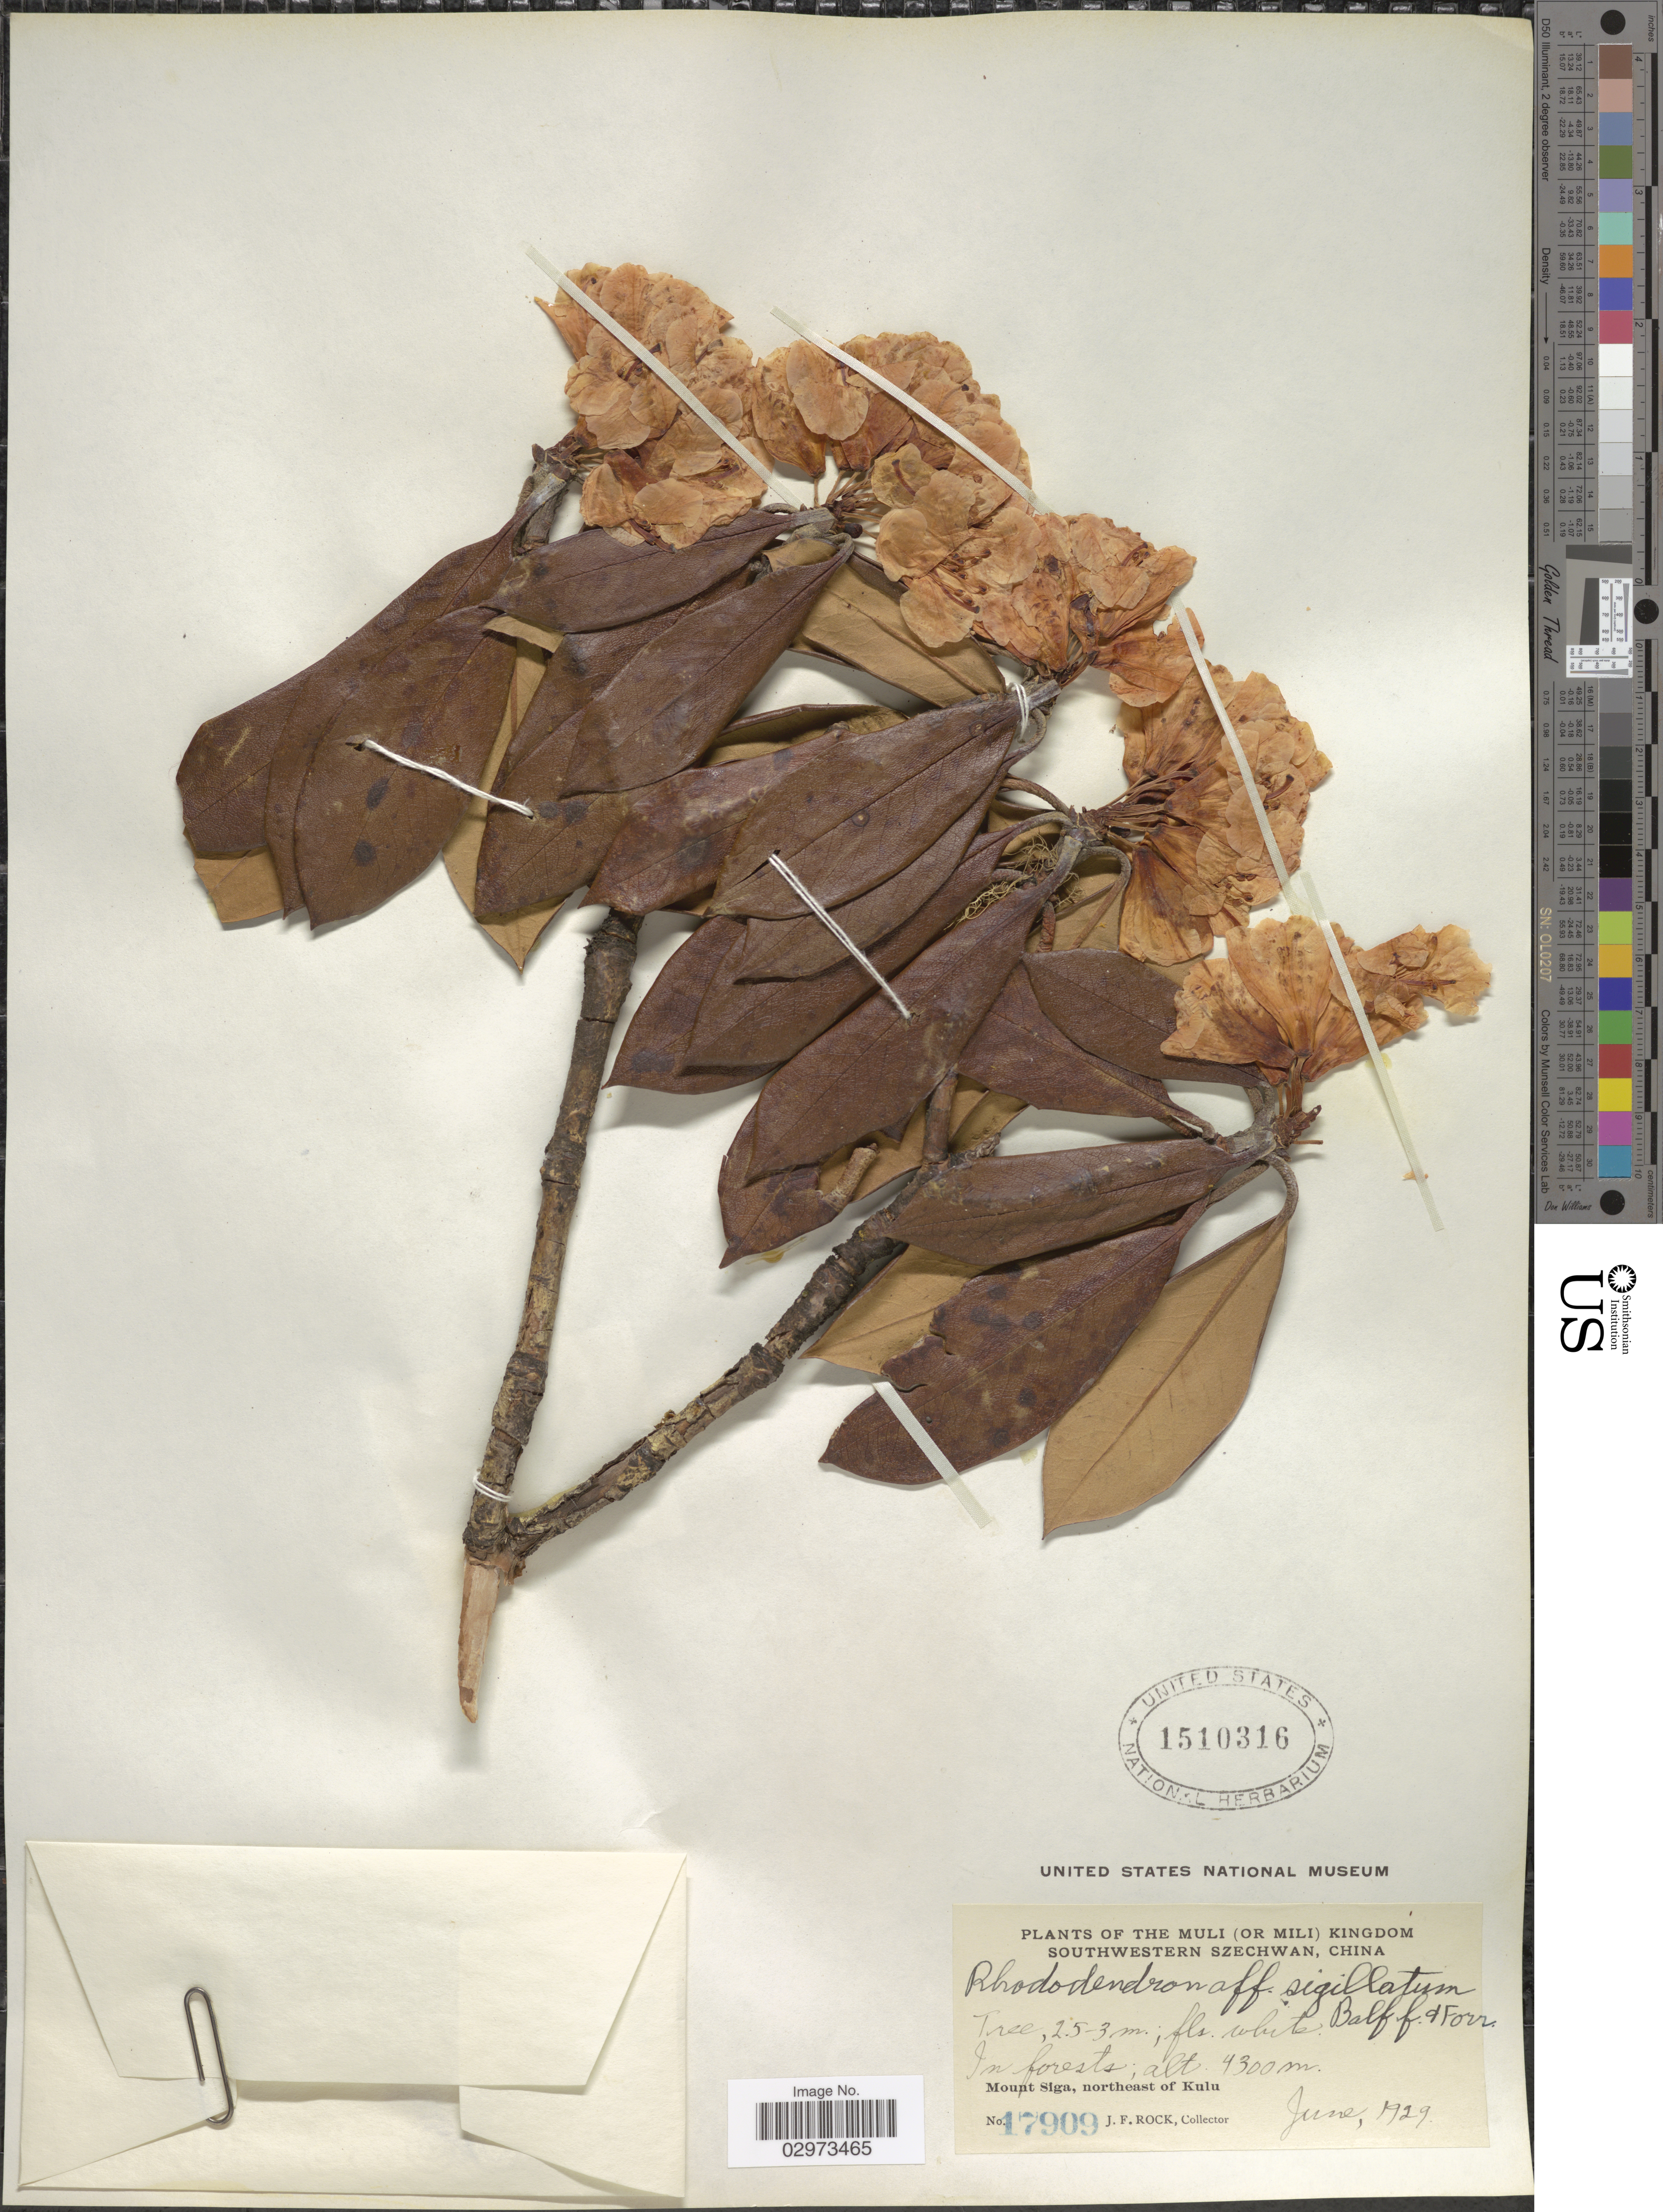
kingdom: Plantae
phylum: Tracheophyta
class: Magnoliopsida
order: Ericales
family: Ericaceae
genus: Rhododendron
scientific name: Rhododendron sigillatum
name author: Balf. f. & Forrest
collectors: J. Rock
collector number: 17909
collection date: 1929-06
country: China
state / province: Sichuan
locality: The Muli (or Mili) Kingdom, southwestern Szechwan. Mount Siga, northeast of Kulu.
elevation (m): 4300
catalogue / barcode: US 1510316